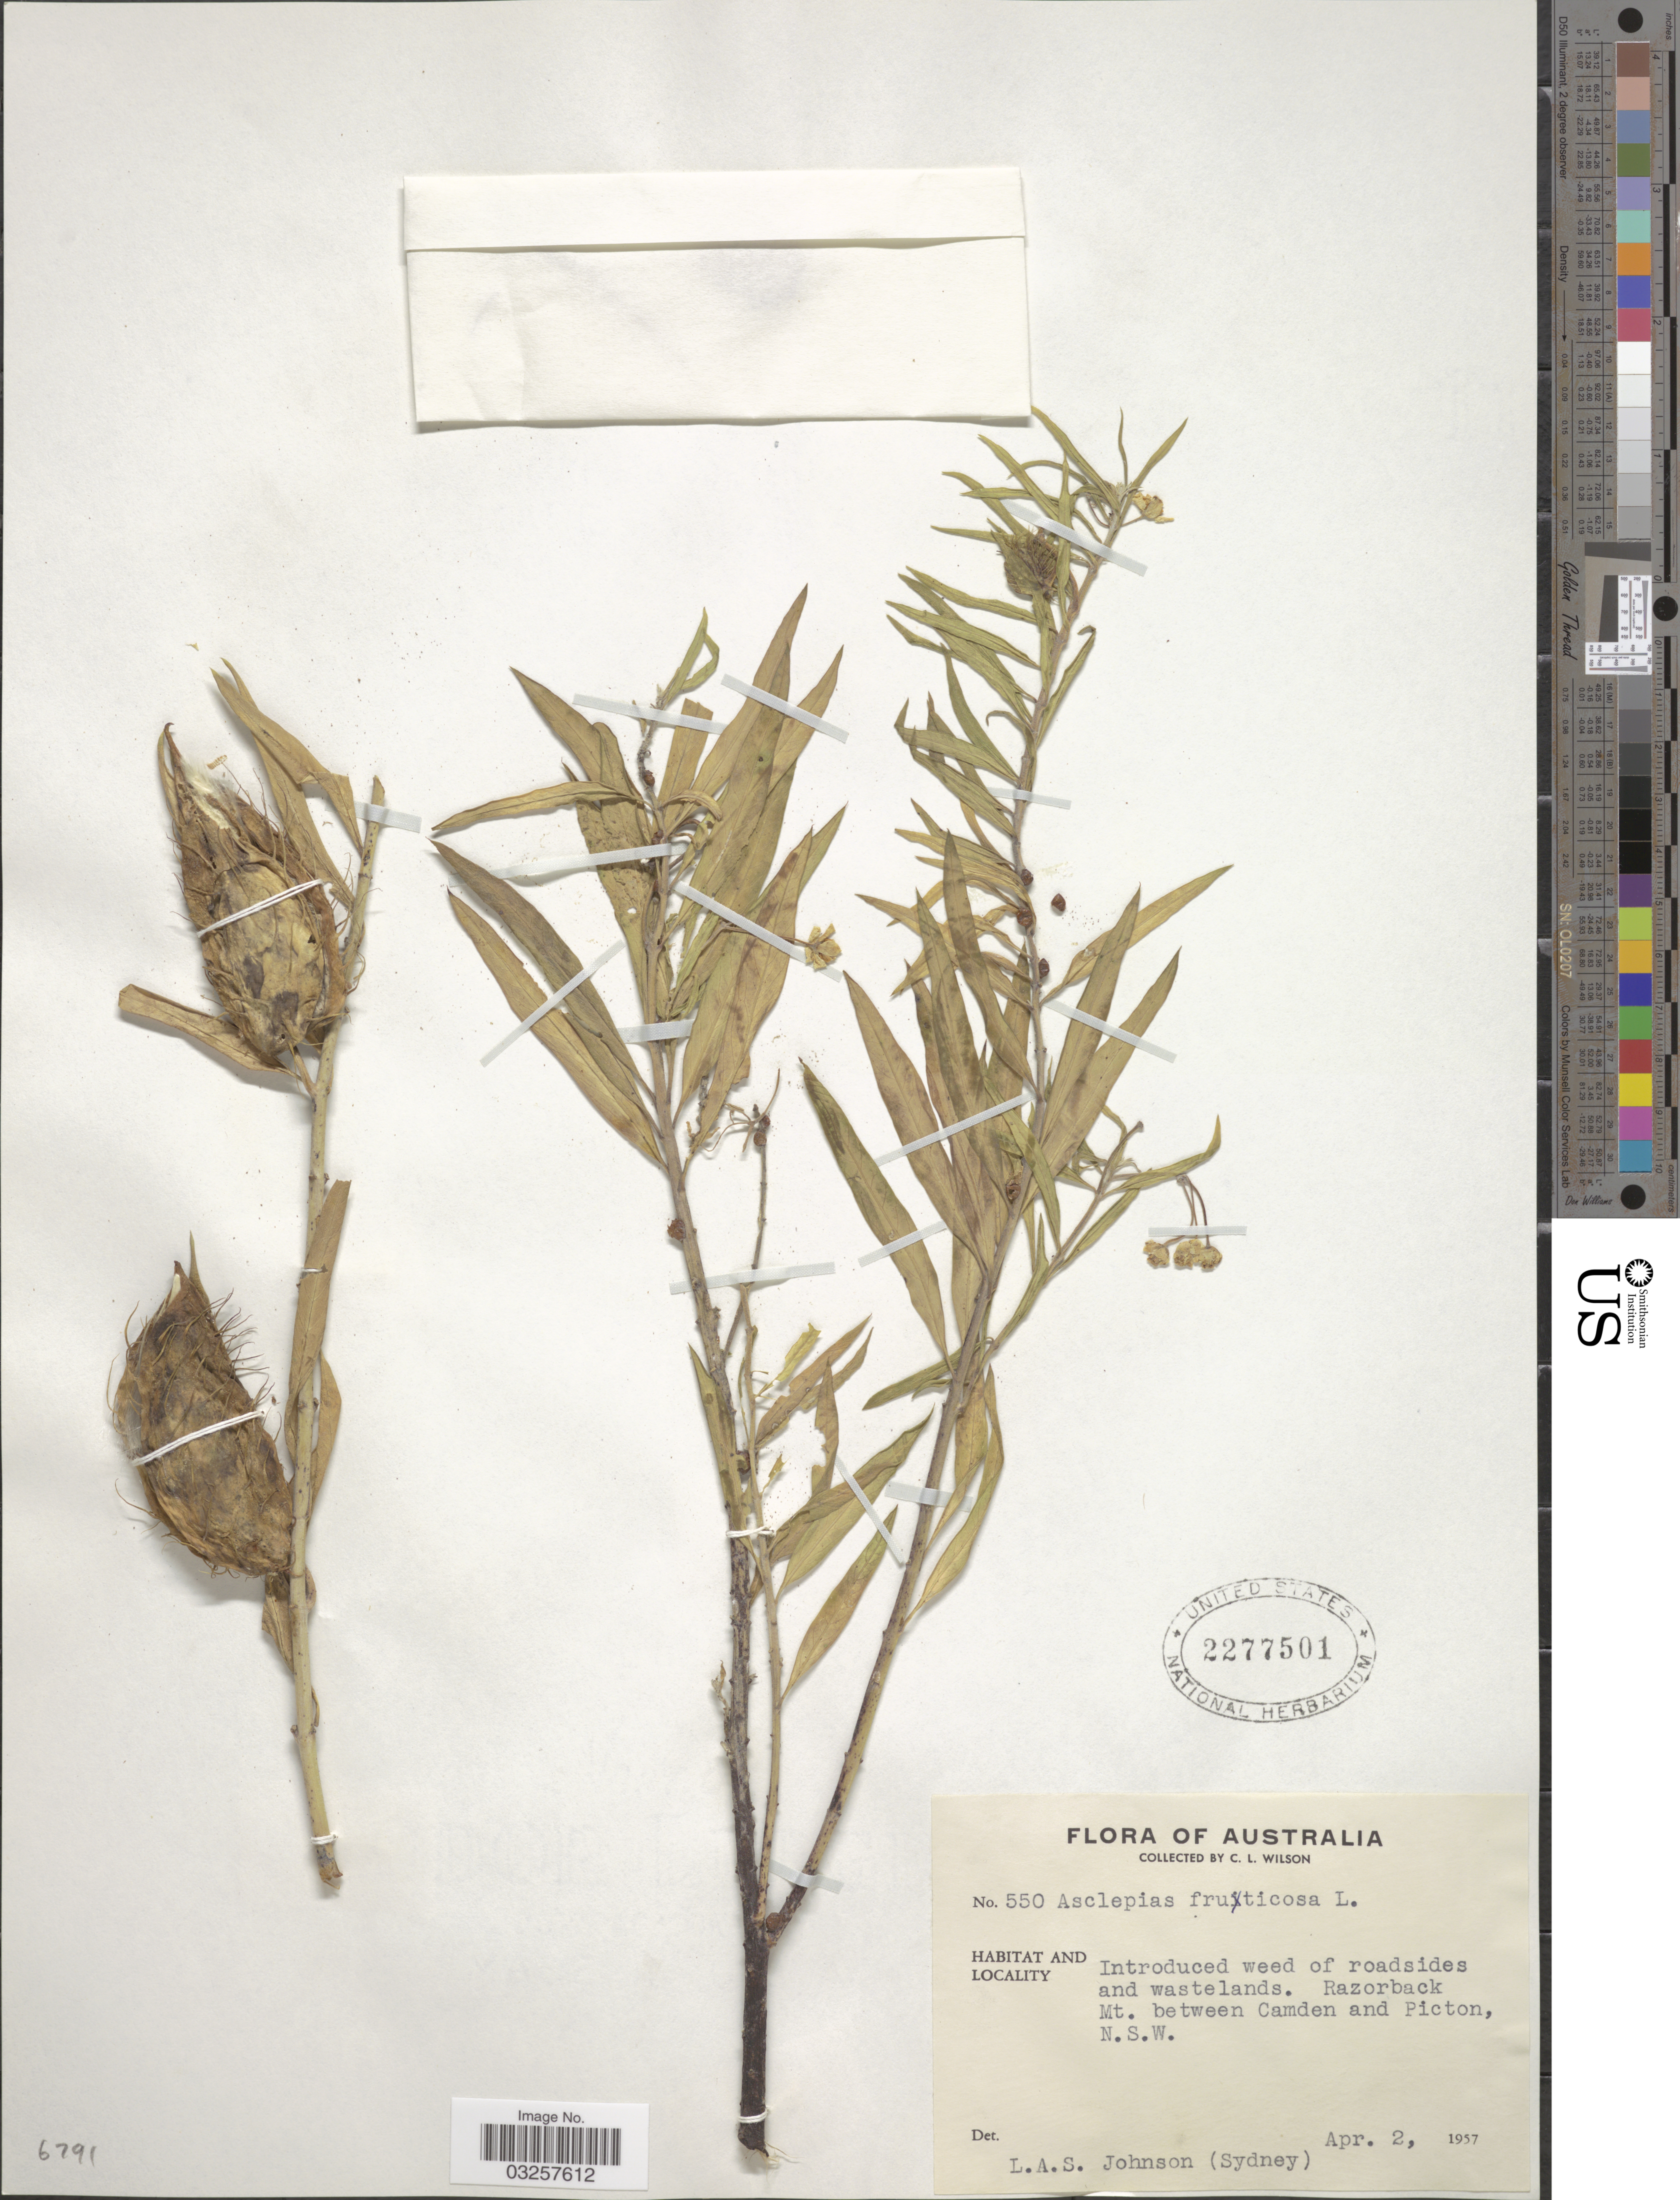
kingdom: Plantae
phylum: Tracheophyta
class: Magnoliopsida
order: Gentianales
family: Apocynaceae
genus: Asclepias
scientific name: Asclepias fruticosa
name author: L.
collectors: C. L. Wilson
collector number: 550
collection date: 1957-04-02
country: Australia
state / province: New South Wales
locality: Razorback Mt. between Camden and Picton, N.S.W.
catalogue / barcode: US 2277501